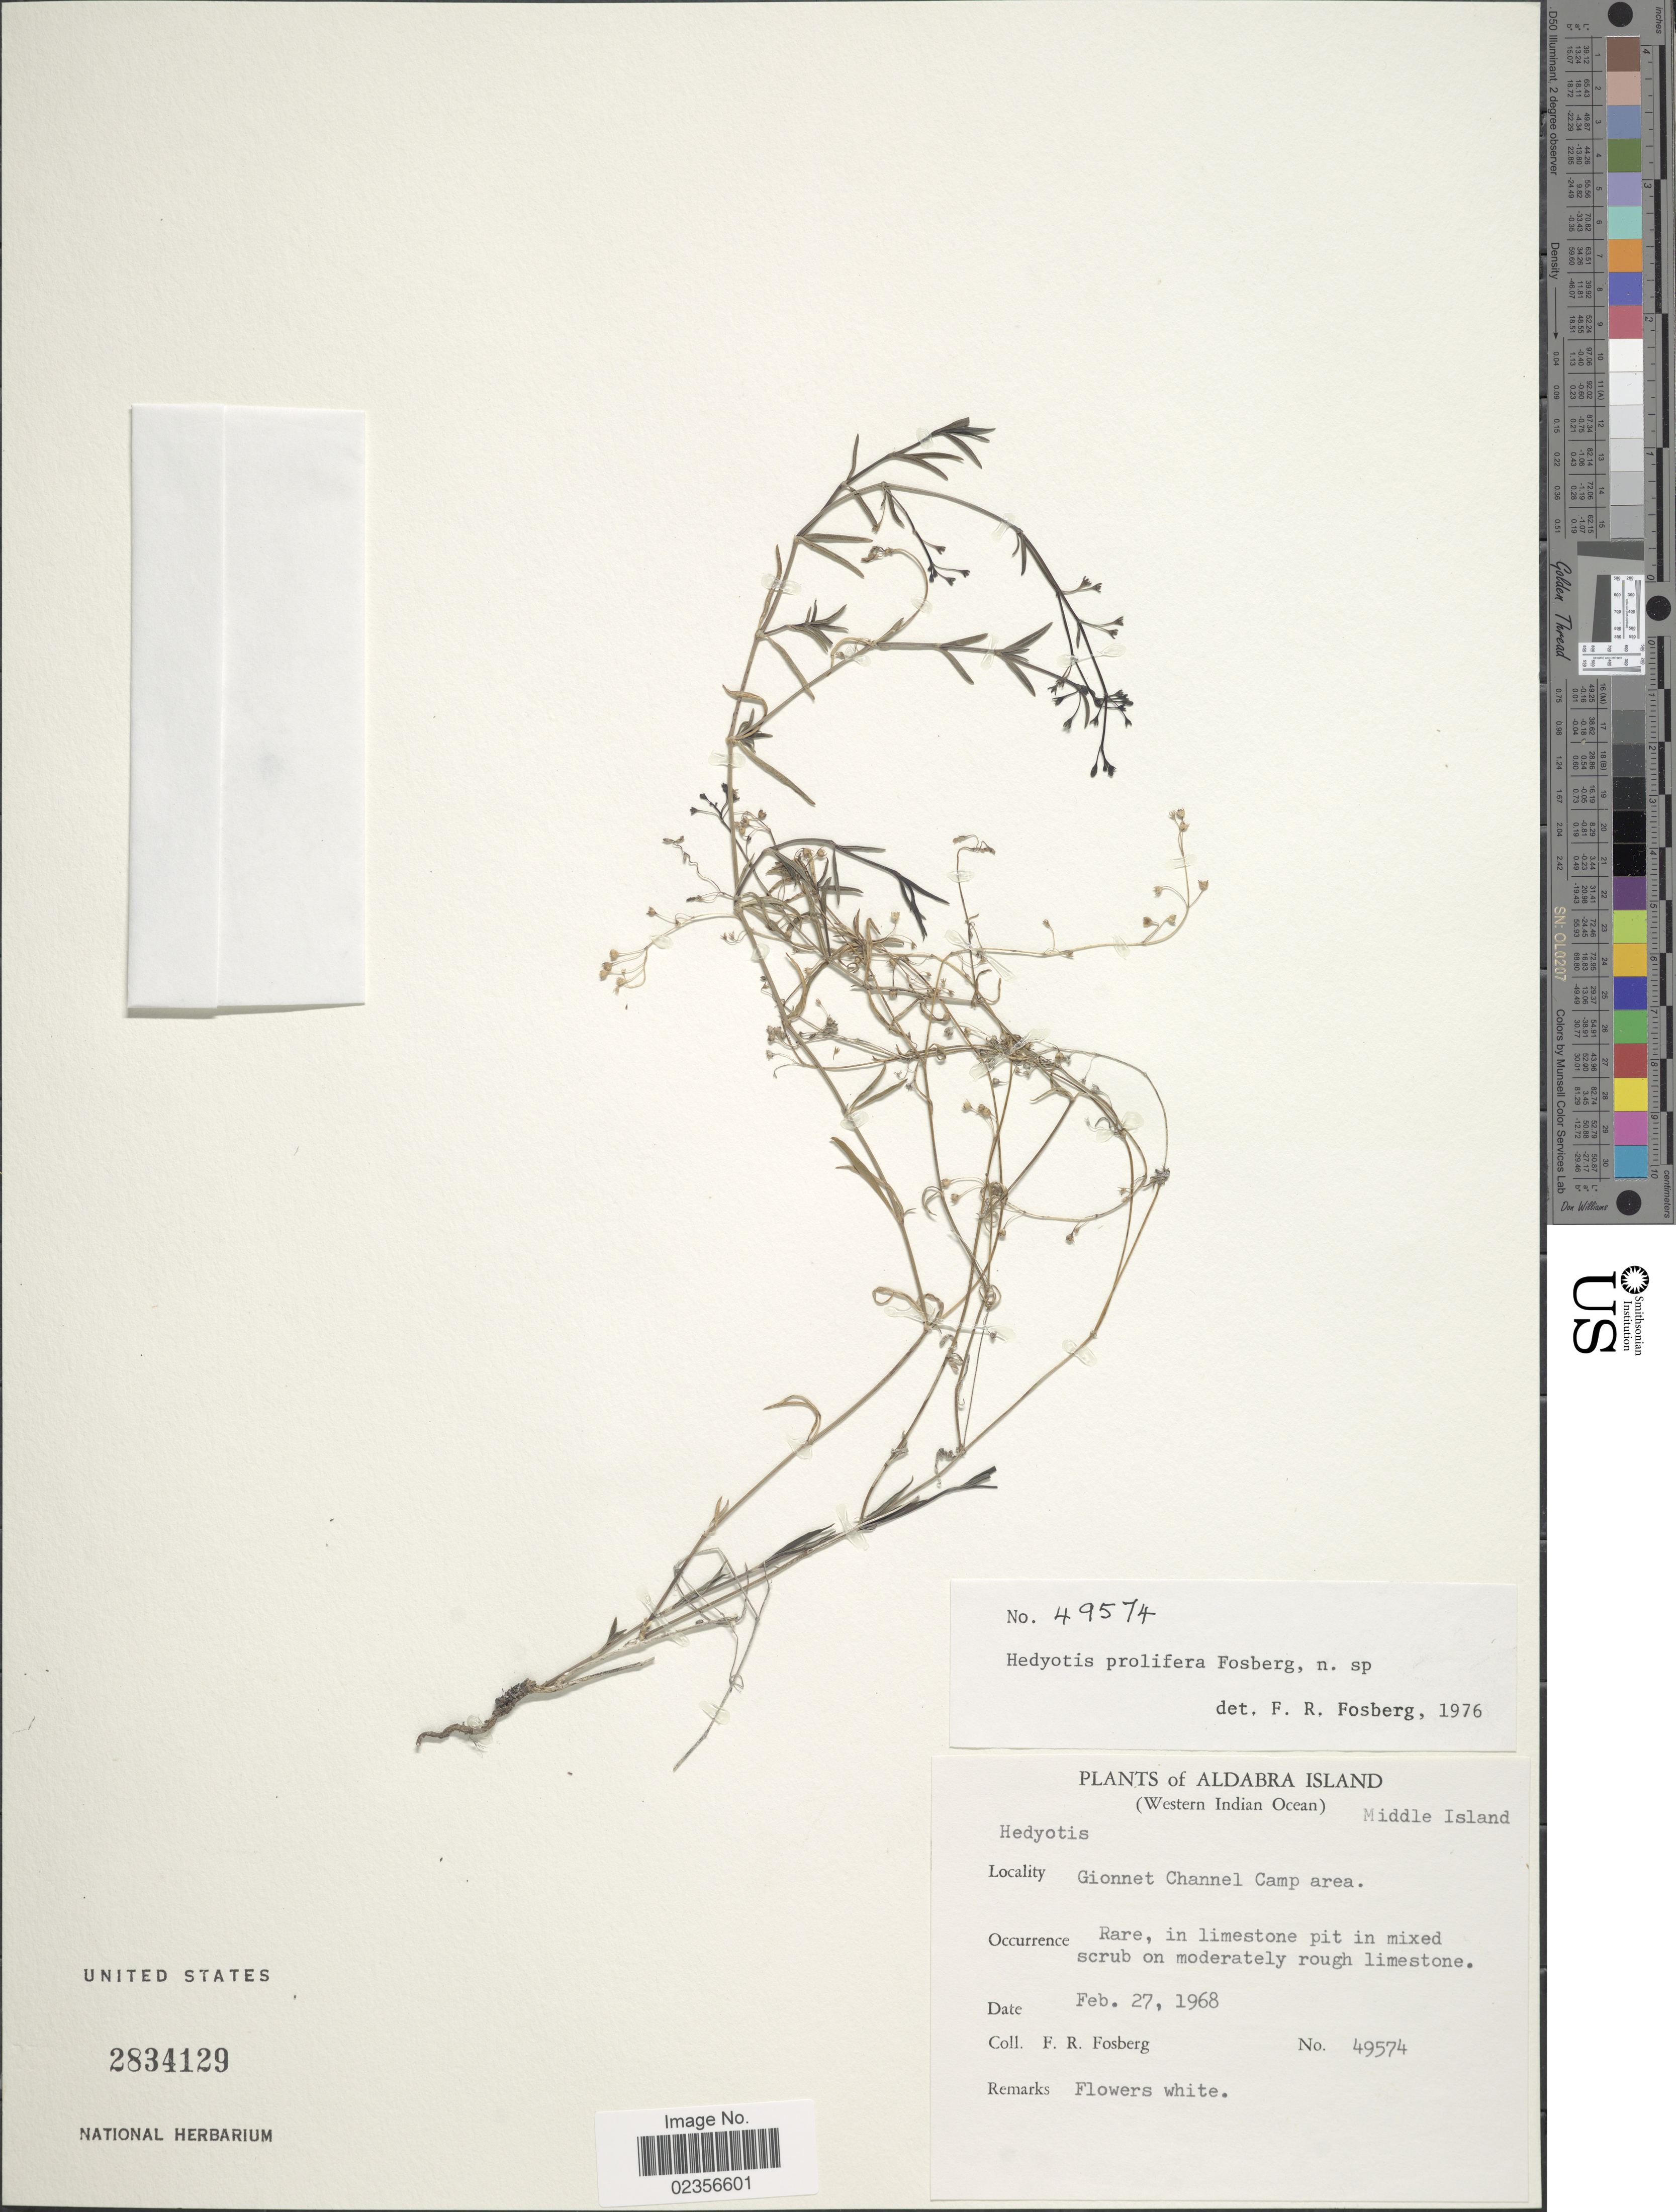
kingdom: Plantae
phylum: Tracheophyta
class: Magnoliopsida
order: Gentianales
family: Rubiaceae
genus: Hedyotis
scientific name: Hedyotis prolifera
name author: Fosberg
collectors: F. R. Fosberg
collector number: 49574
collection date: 1968-02-27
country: Seychelles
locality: Aldabra Island. Middle Island, Gionnet Channel Camp area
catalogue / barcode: US 2834129